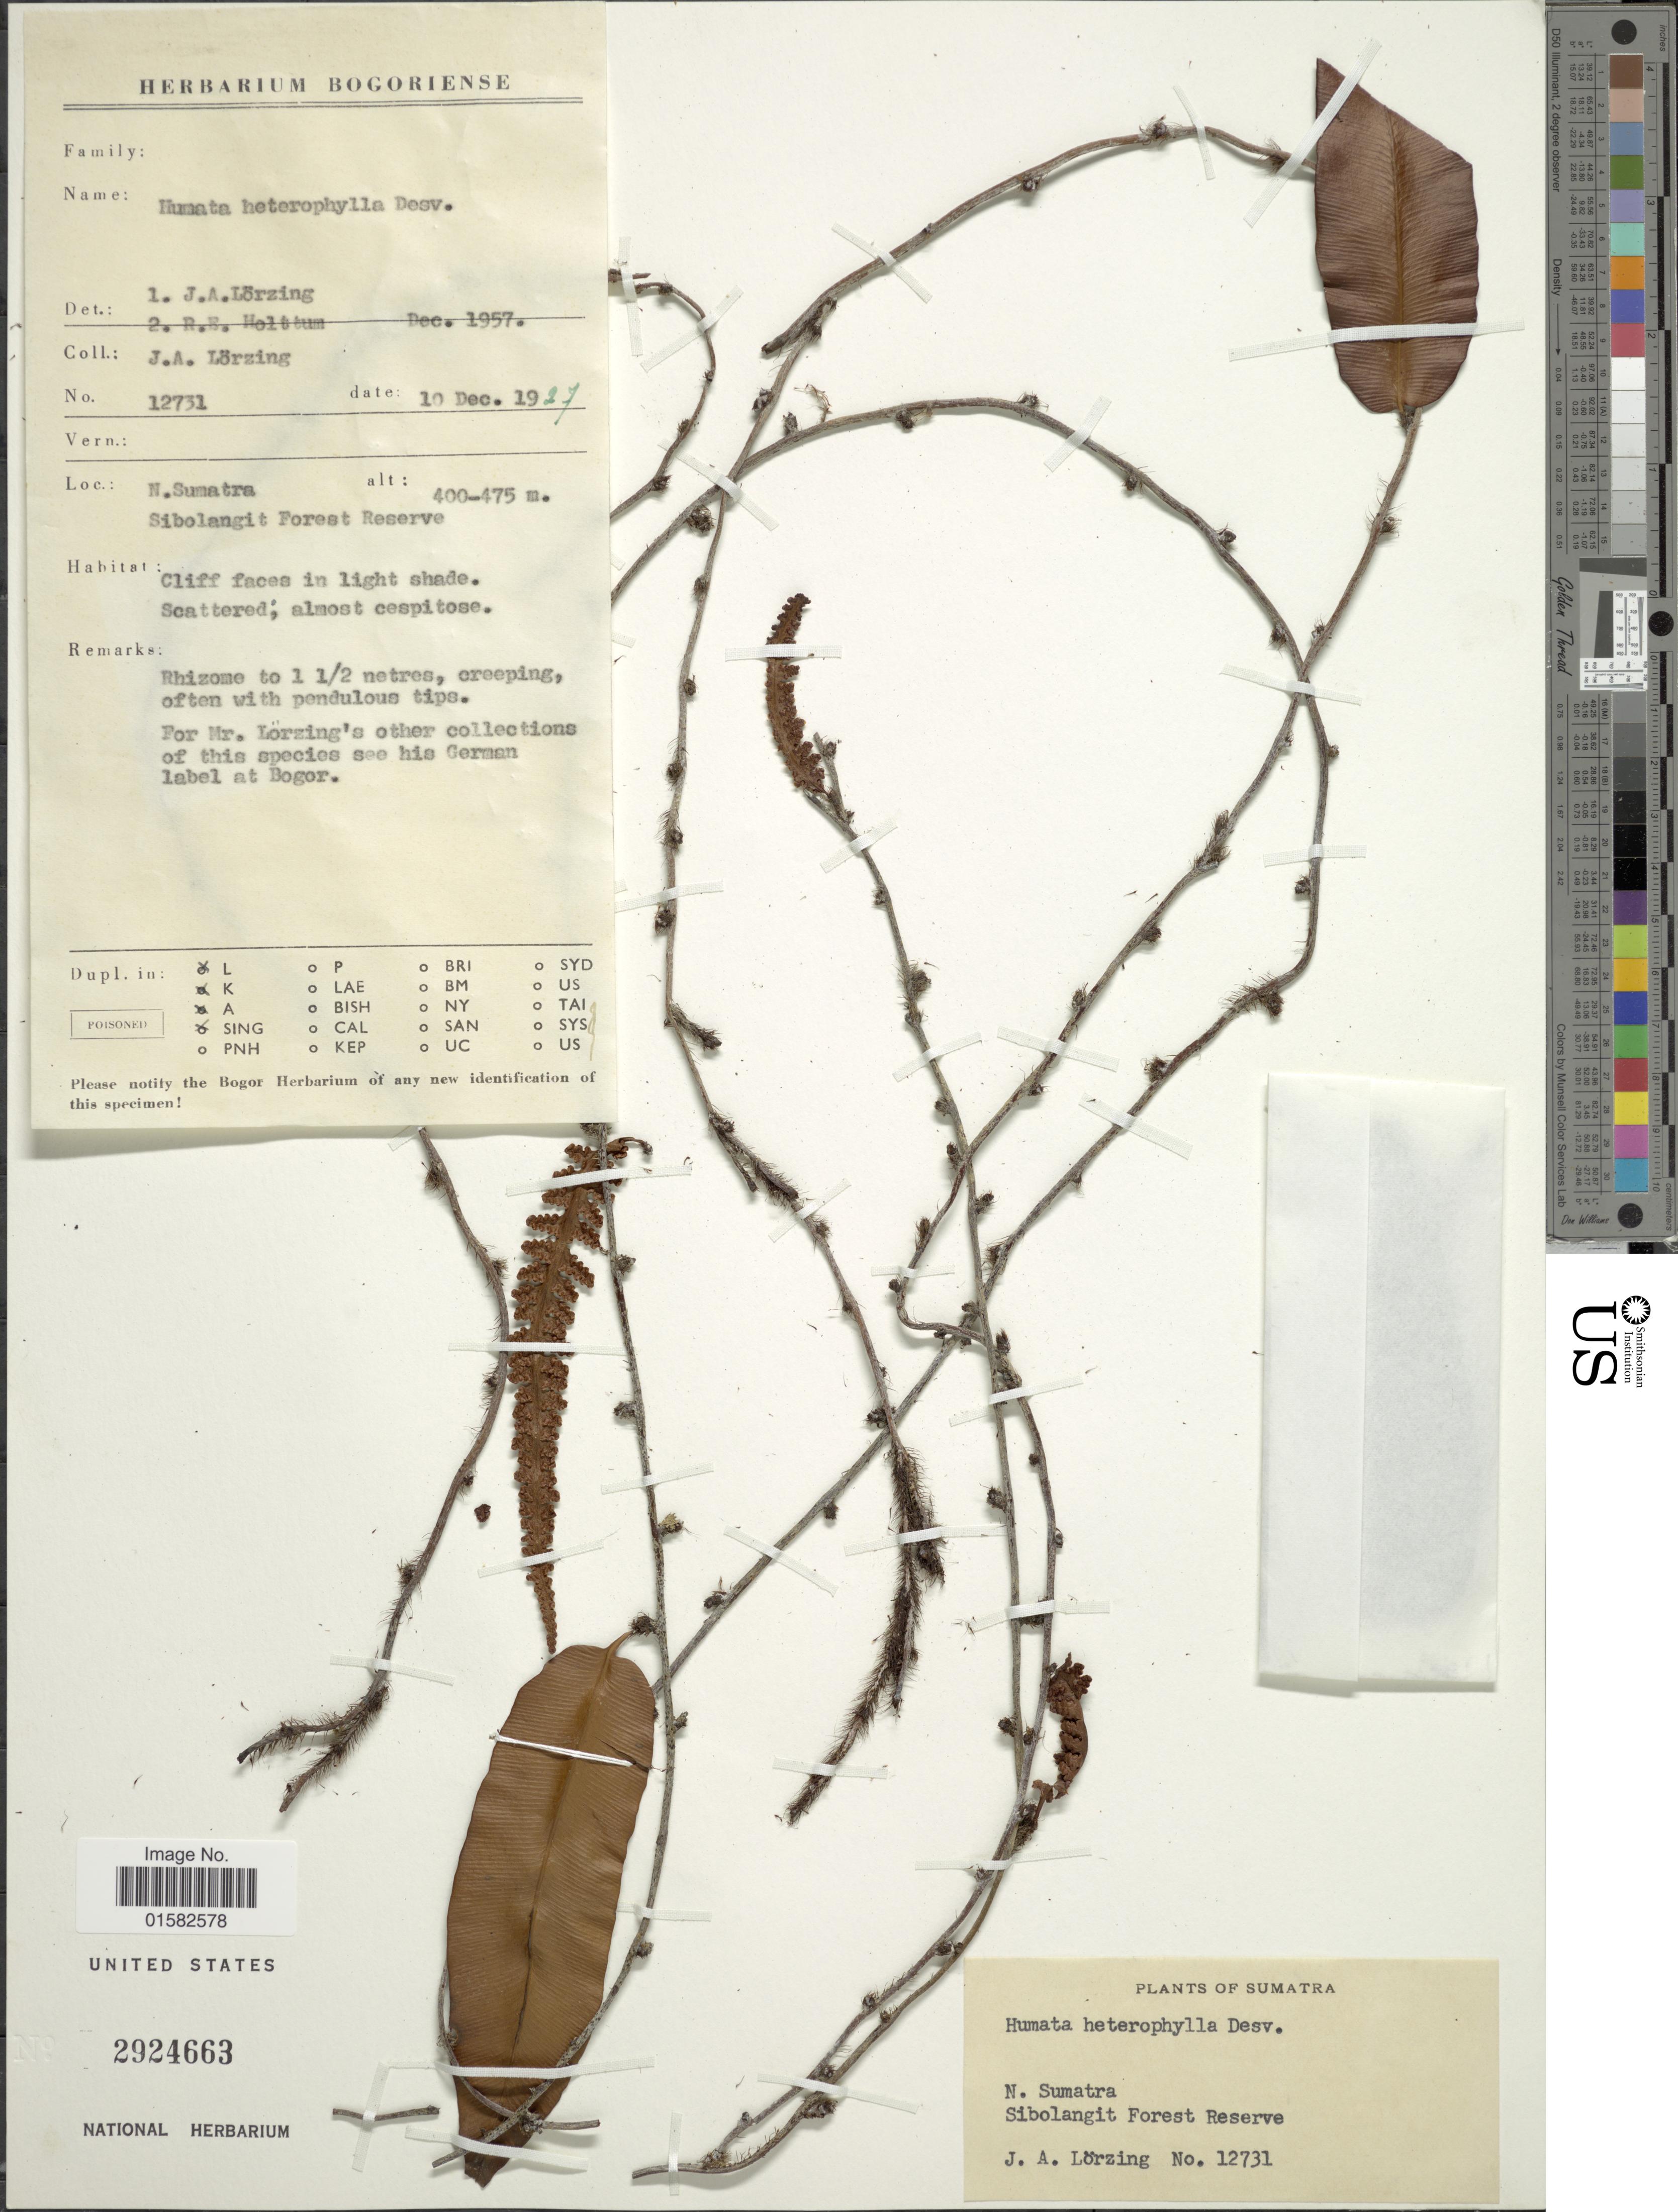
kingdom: Plantae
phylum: Tracheophyta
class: Polypodiopsida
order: Polypodiales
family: Davalliaceae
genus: Humata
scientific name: Humata heterophylla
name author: (Sm.) Desv.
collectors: J. Lorzing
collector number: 12731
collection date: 1927-12-10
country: Indonesia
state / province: Sumatra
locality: N.Sumatra, Sibolangit Forest Reserve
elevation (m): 400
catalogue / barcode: US 2924663